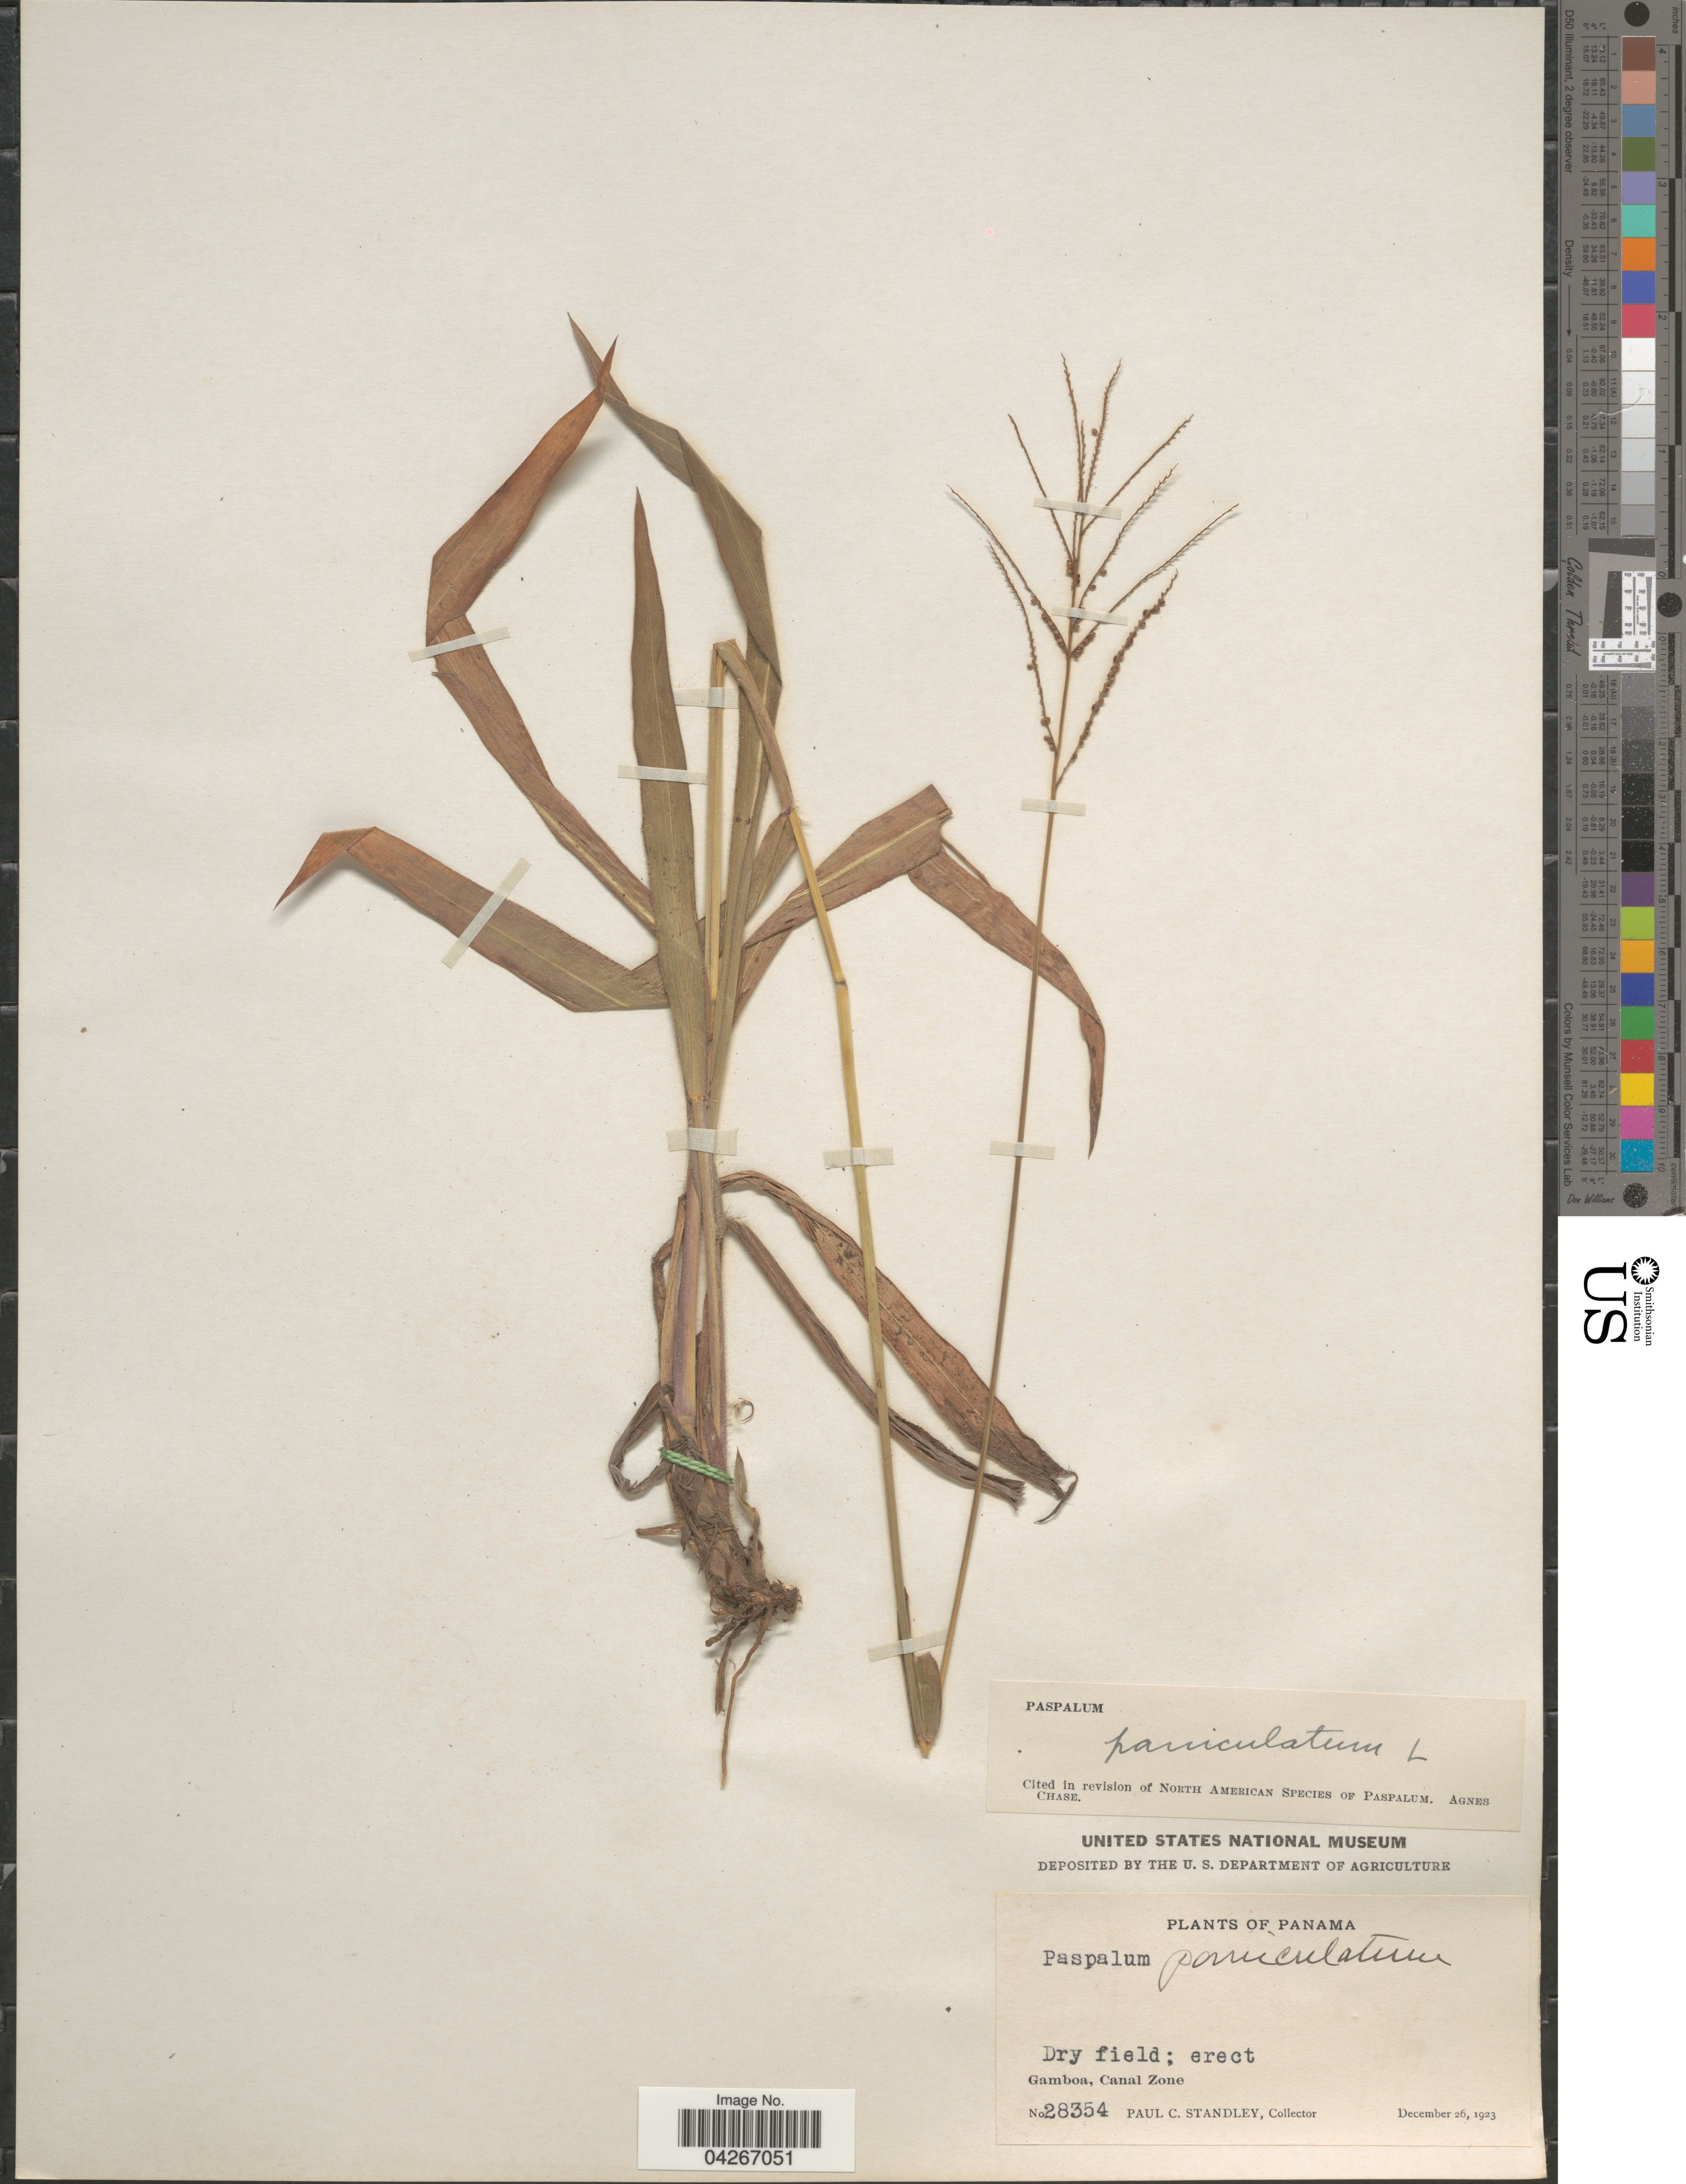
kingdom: Plantae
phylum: Tracheophyta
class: Liliopsida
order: Poales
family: Poaceae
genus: Paspalum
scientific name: Paspalum paniculatum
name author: L.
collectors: P. C. Standley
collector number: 28354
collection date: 1923-12-26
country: Panama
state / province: Colón / Panamá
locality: Gamboa, Canal Zone.